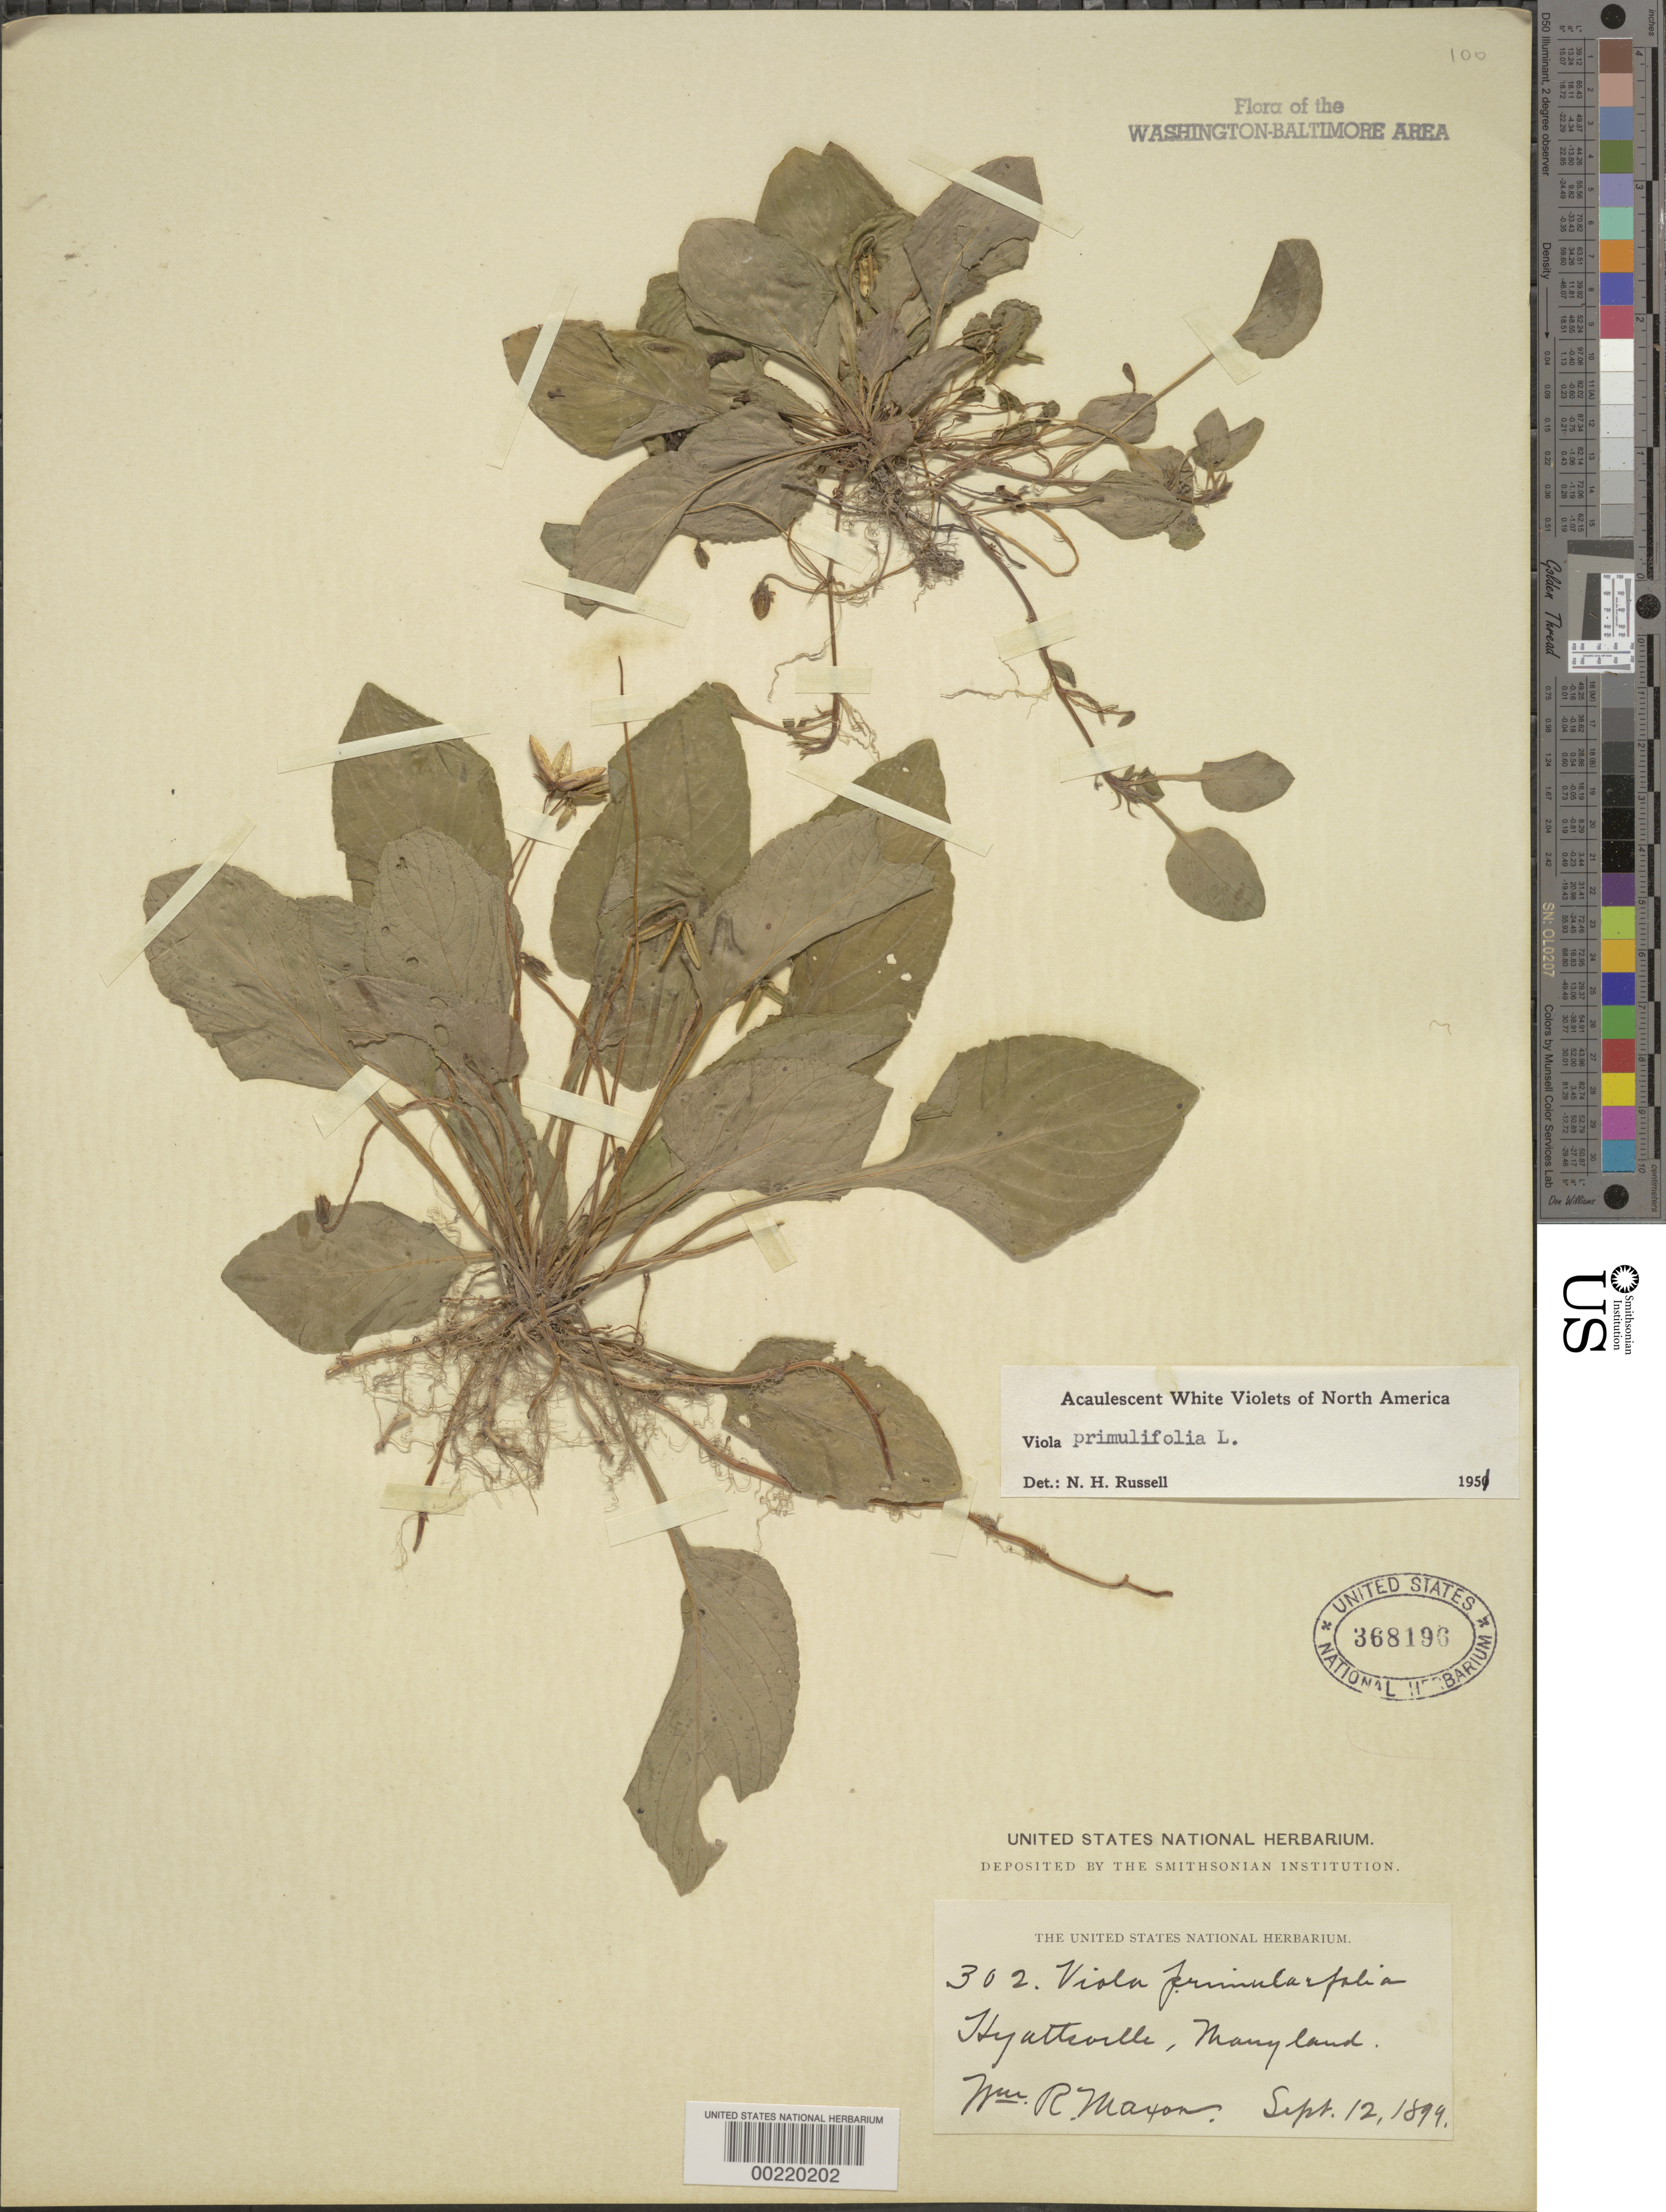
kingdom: Plantae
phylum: Tracheophyta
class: Magnoliopsida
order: Malpighiales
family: Violaceae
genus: Viola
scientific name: Viola primulifolia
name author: L.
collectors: W. R. Maxon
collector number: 302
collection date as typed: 12 Sep 1899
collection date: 1899-09-12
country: United States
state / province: Maryland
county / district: Prince George's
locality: Hyattsville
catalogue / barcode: US 368196